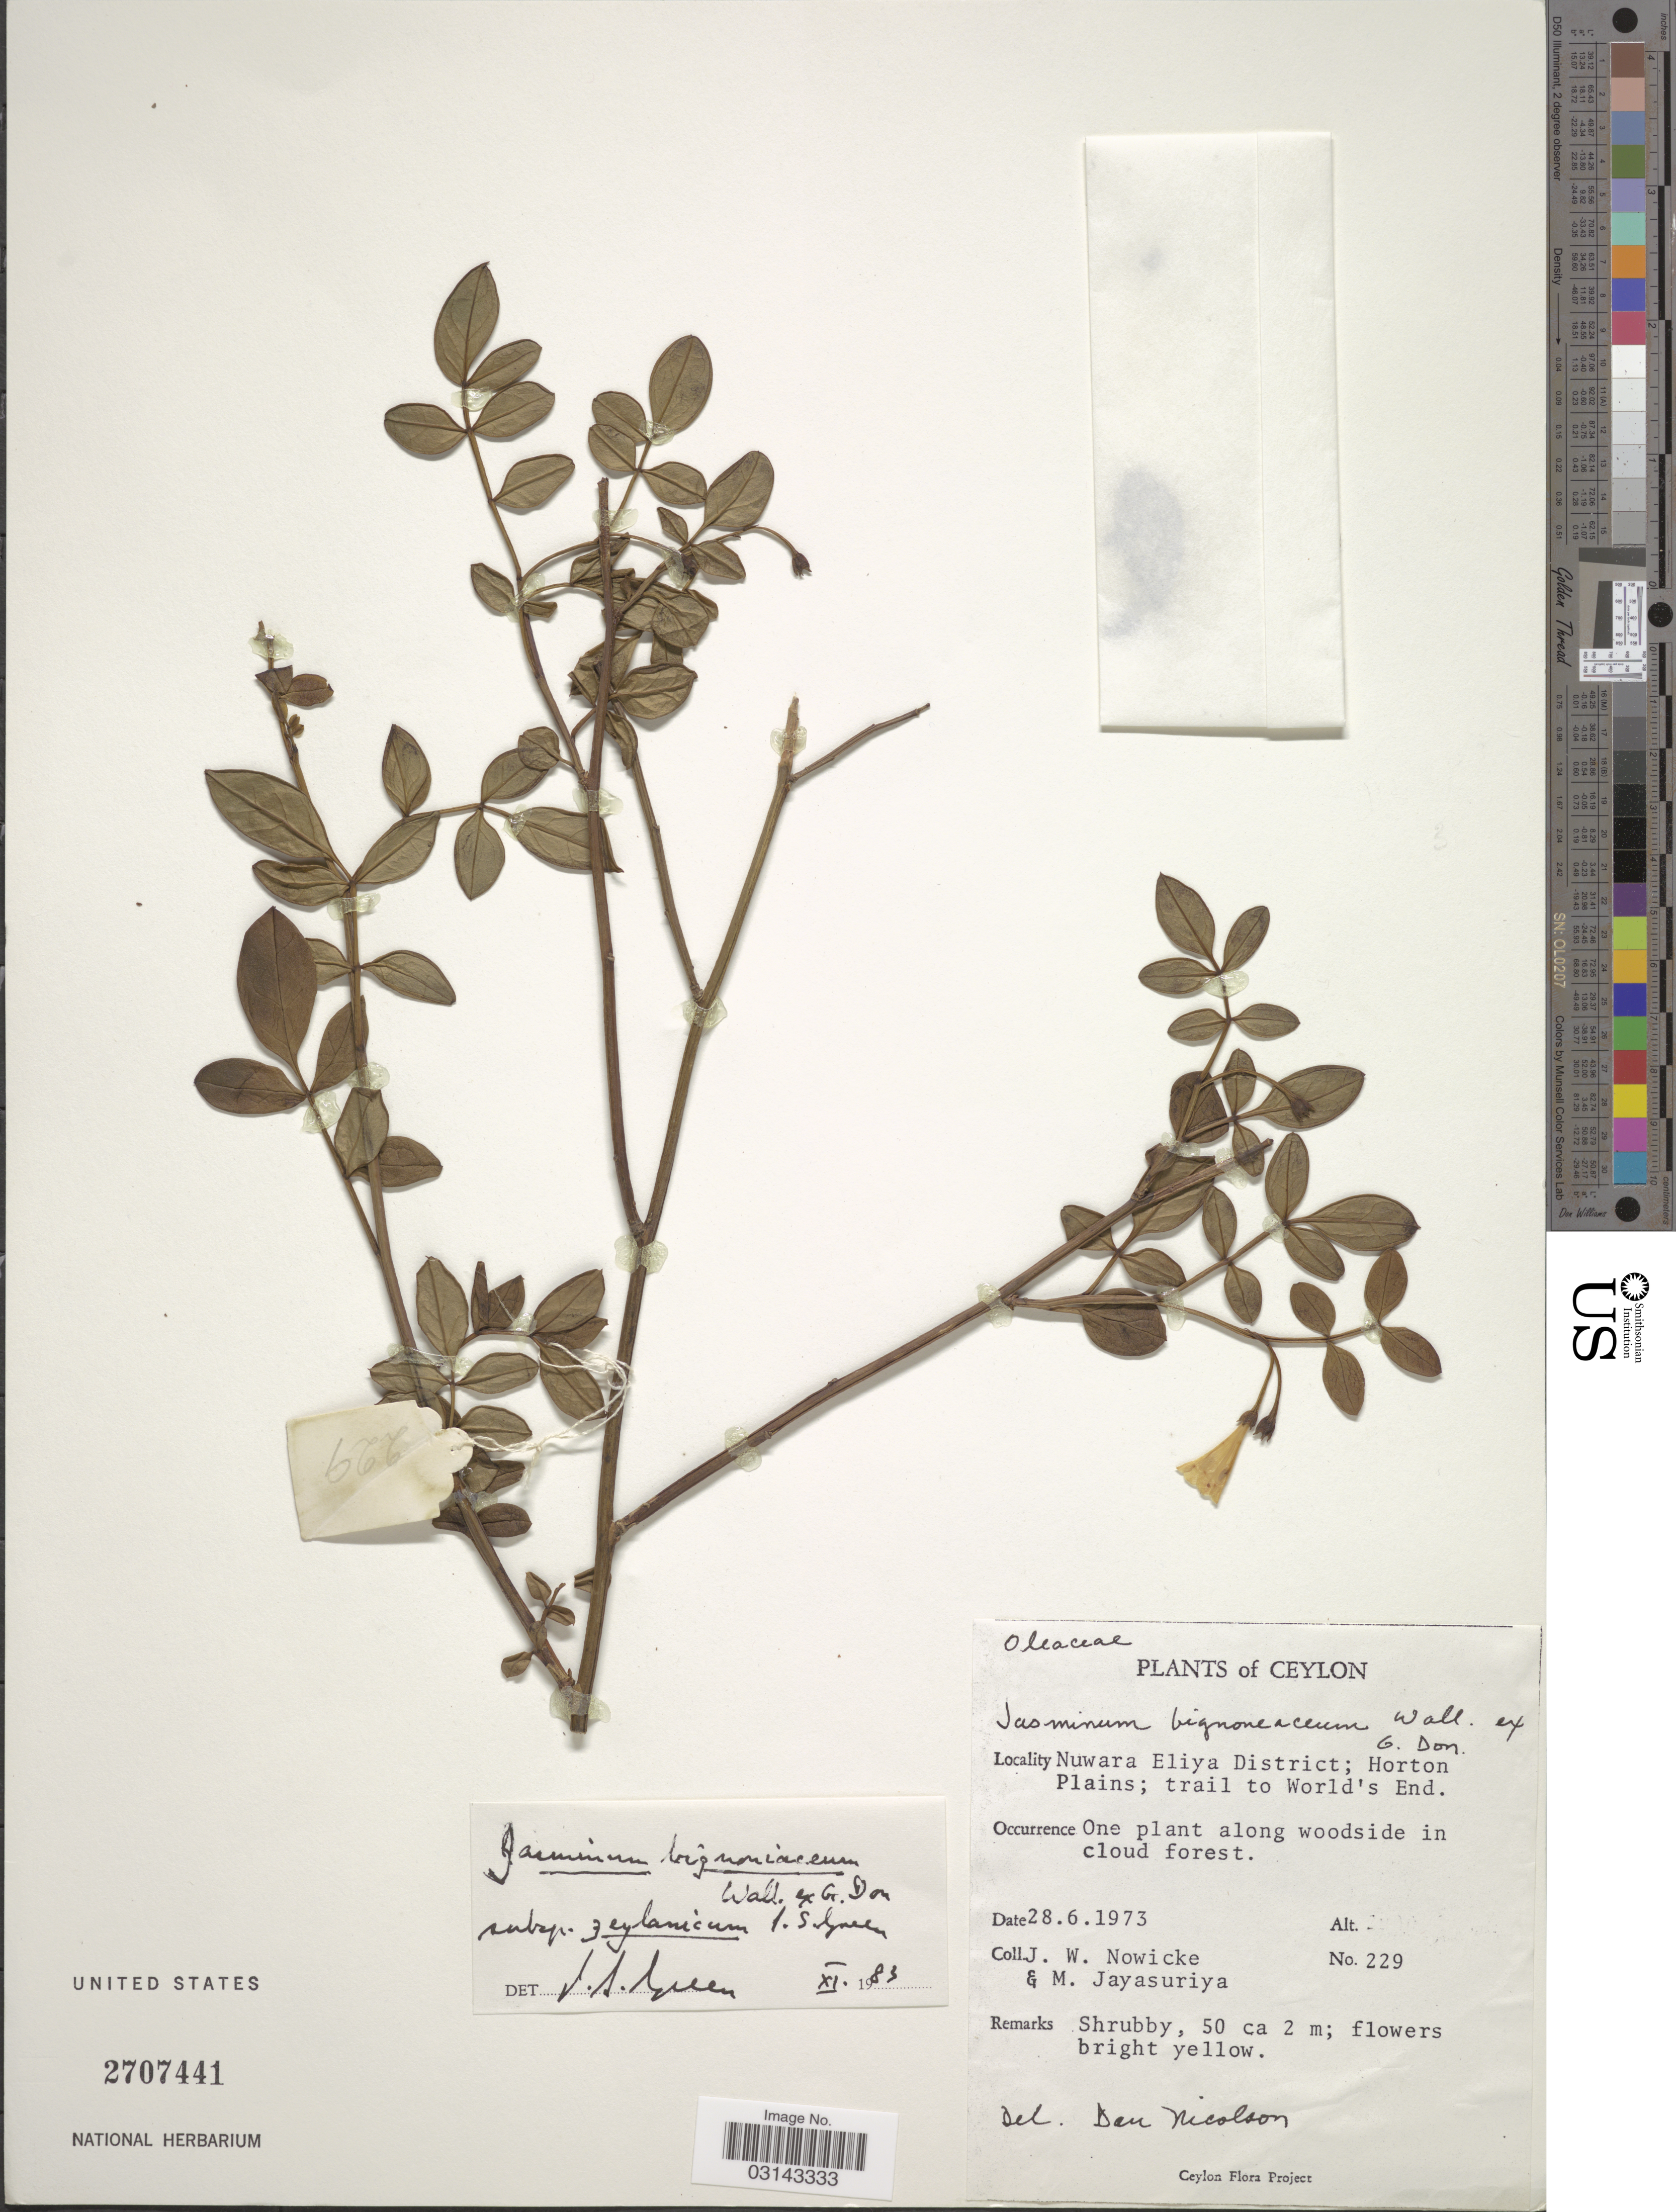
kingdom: Plantae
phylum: Tracheophyta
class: Magnoliopsida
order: Lamiales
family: Oleaceae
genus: Jasminum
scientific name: Jasminum bignoniaceum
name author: Wall. & G. Don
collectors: J. W. Nowicke & M. Jayasuriya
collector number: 229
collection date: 1973-06-28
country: Sri Lanka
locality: Ceylon. Nuwara Eliya District; Horton Plains; trail to World's End.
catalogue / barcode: US 2707441